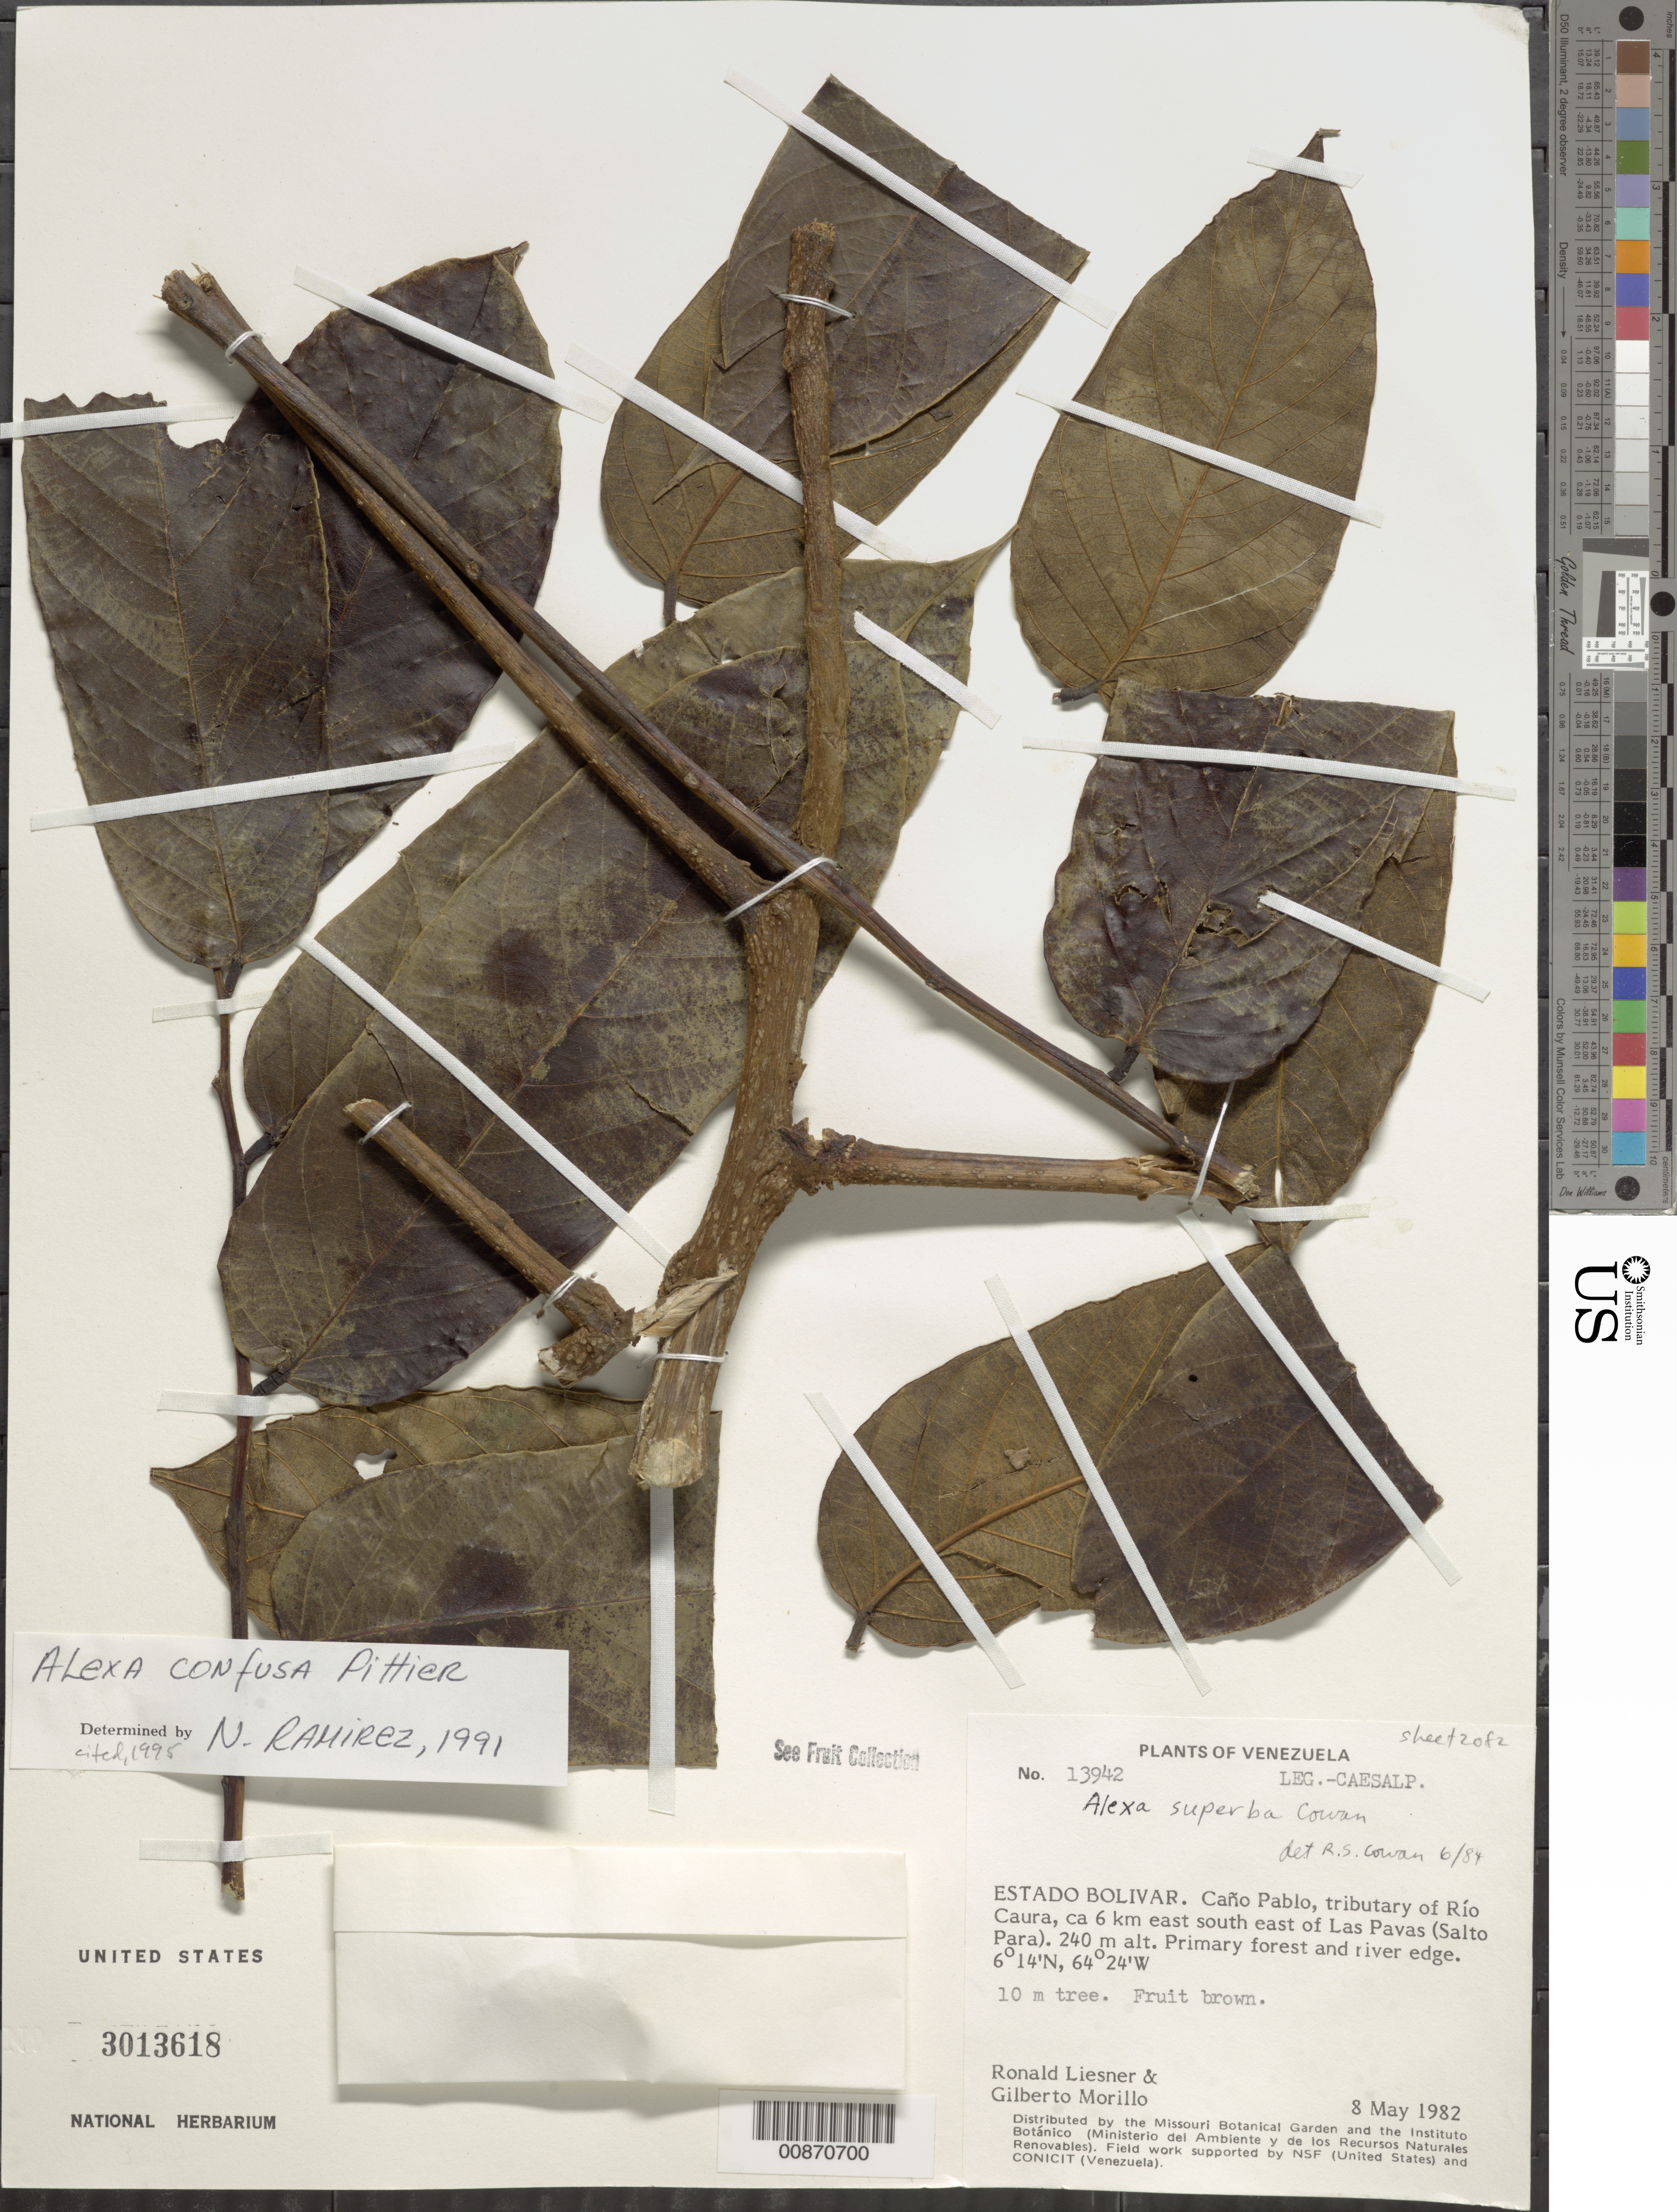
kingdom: Plantae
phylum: Tracheophyta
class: Magnoliopsida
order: Fabales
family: Fabaceae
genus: Alexa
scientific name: Alexa confusa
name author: Pittier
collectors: R. L. Liesner & G. N. Morillo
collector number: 13942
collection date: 1982-05-08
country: Venezuela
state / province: Bolivar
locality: Estado Bolivar, Cano Pablo, tributary of Rio Caura, 6 km east south east of Las Pavas (Salto Para)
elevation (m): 240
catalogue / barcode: US 3013618